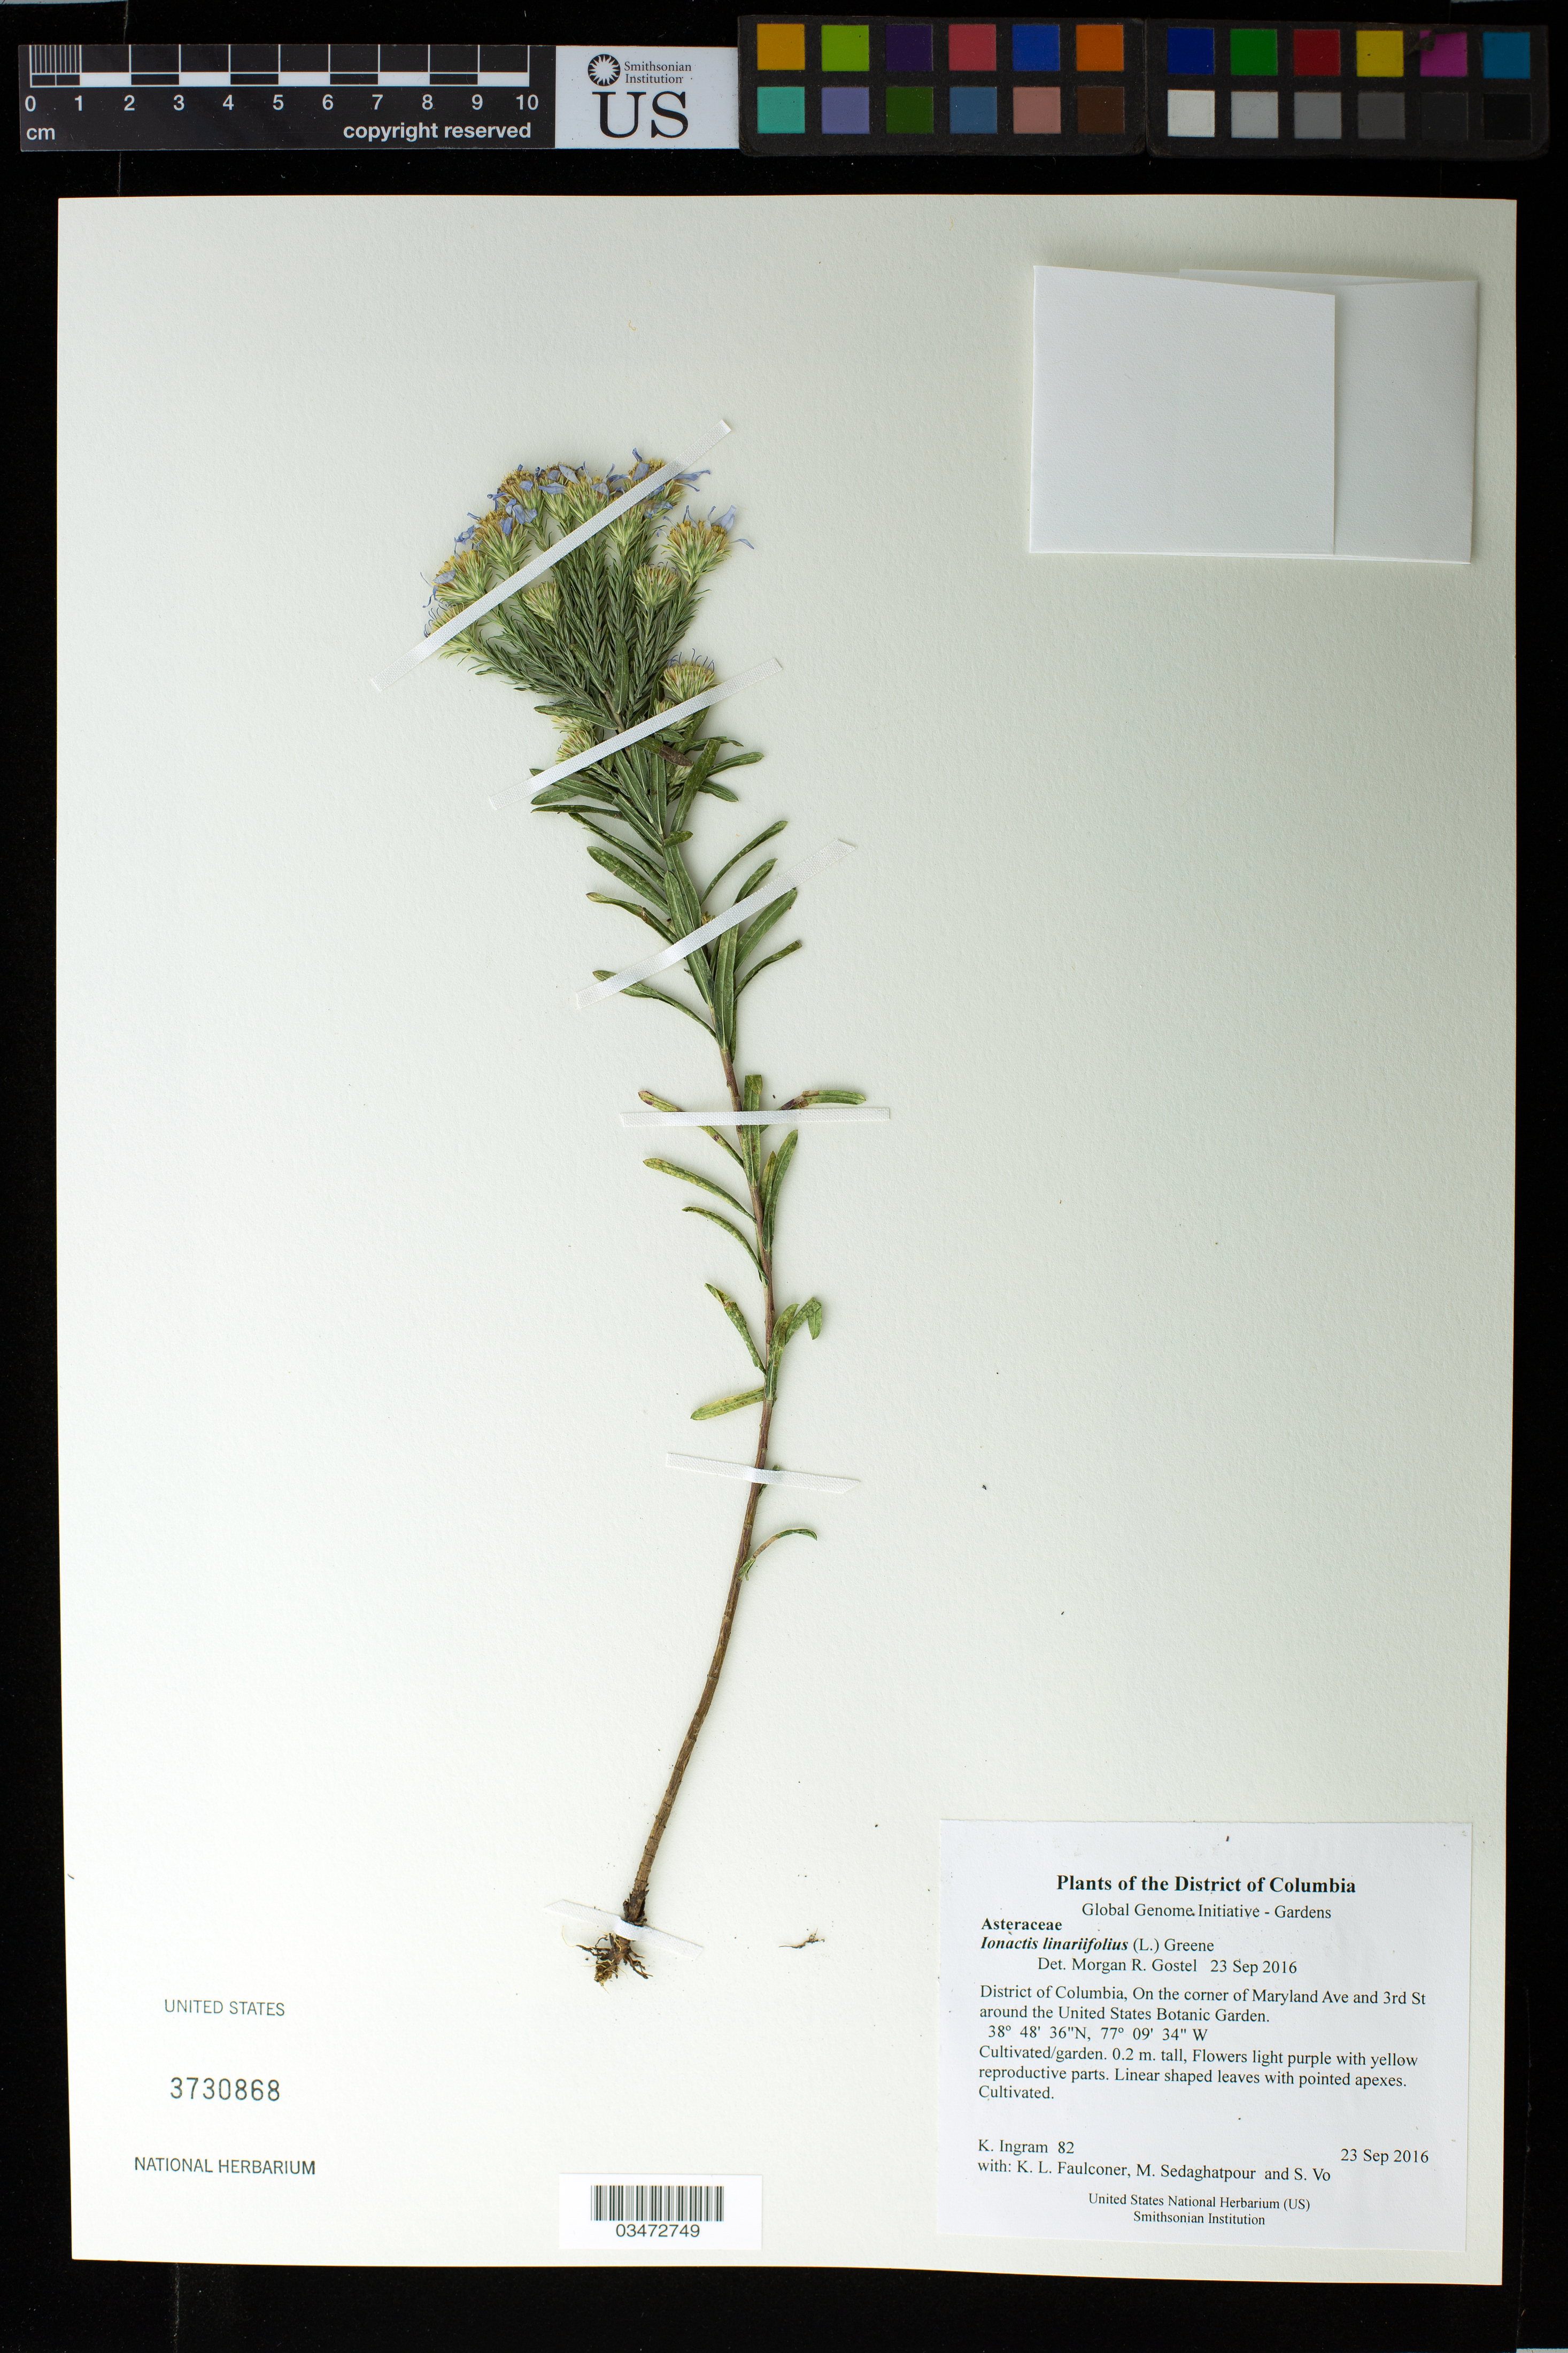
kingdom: Plantae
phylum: Tracheophyta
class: Magnoliopsida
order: Asterales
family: Asteraceae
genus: Ionactis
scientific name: Ionactis linariifolia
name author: (L.) Greene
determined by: Gostel, M. R.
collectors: K. S. Ingram, K. L. Faulconer, M. Sedaghatpour & S. Vo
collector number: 82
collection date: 2016-09-23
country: United States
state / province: District of Columbia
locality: On the corner of Maryland Ave and 3rd St around the United States Botanic Garden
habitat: Cultivated/garden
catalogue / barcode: US 3730868